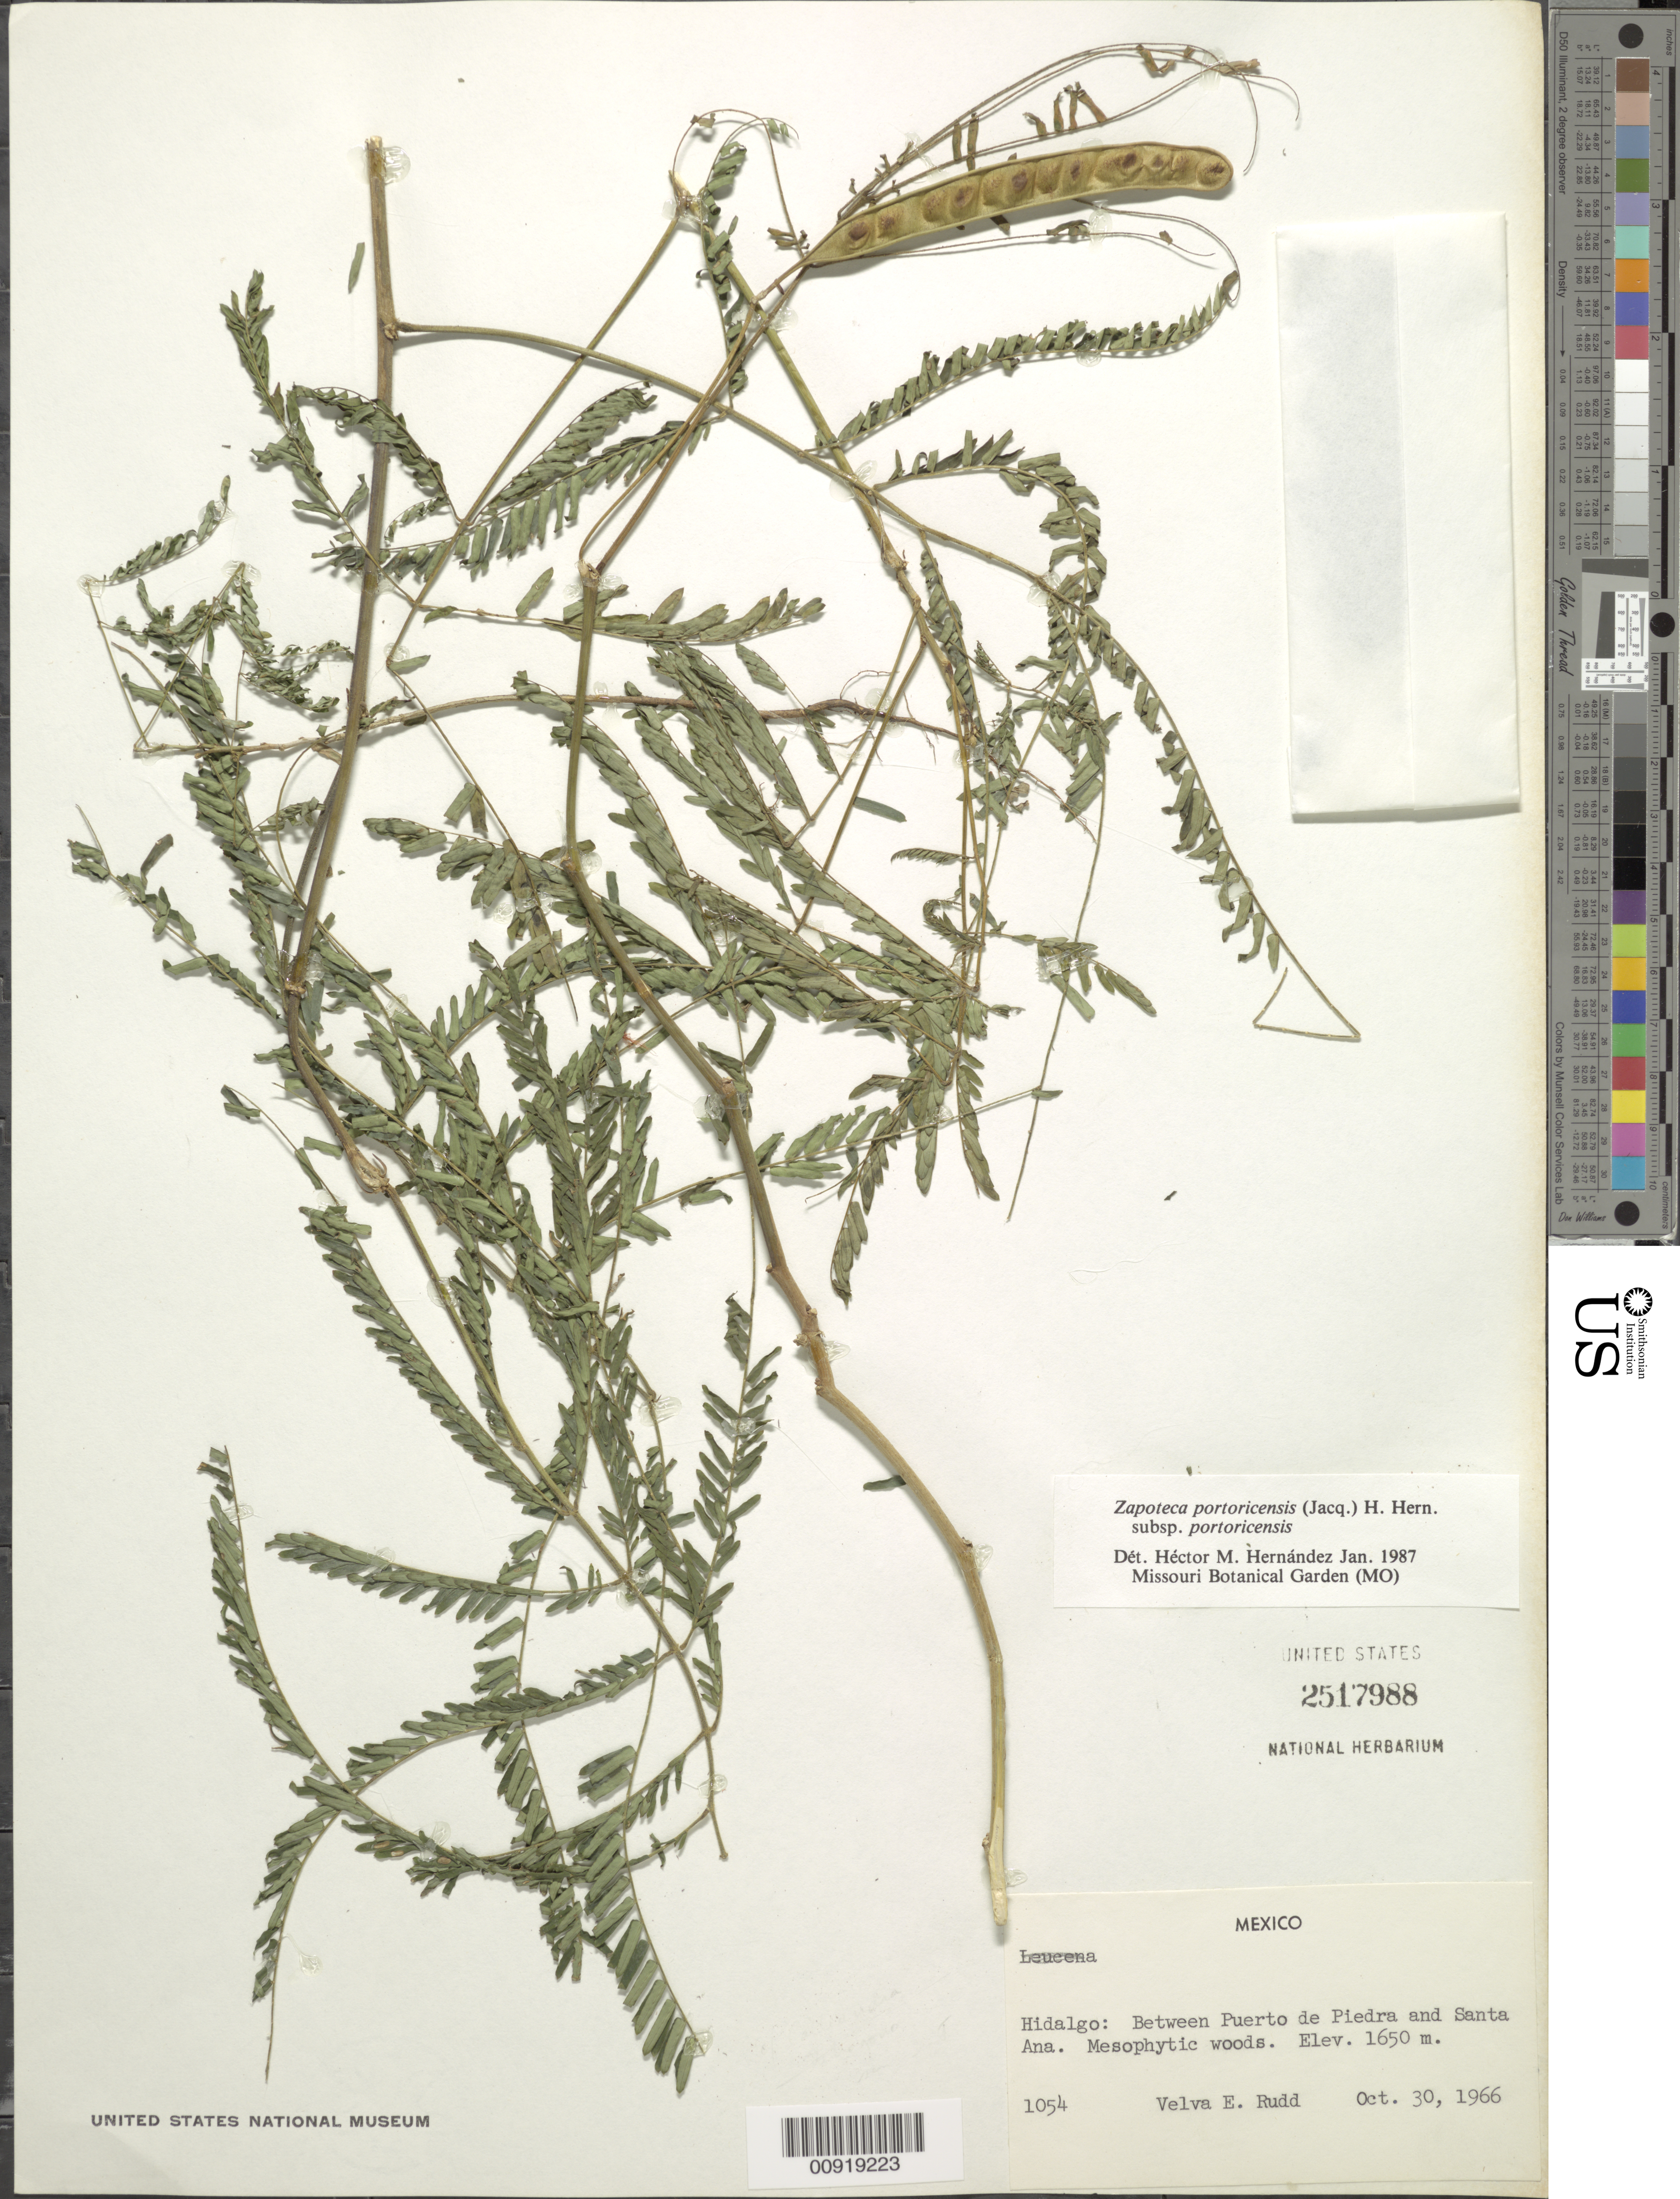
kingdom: Plantae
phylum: Tracheophyta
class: Magnoliopsida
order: Fabales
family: Fabaceae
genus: Zapoteca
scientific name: Zapoteca portoricensis subsp. portoricensis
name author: (Jacq.) H.M. Hern.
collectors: V. E. Rudd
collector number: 1054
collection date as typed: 30 Oct 1966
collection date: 1966-10-30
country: Mexico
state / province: Hidalgo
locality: Hidalgo: Between Puerto de Piedra and Santa Ana.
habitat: Mesophytic woods.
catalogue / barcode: US 2517988